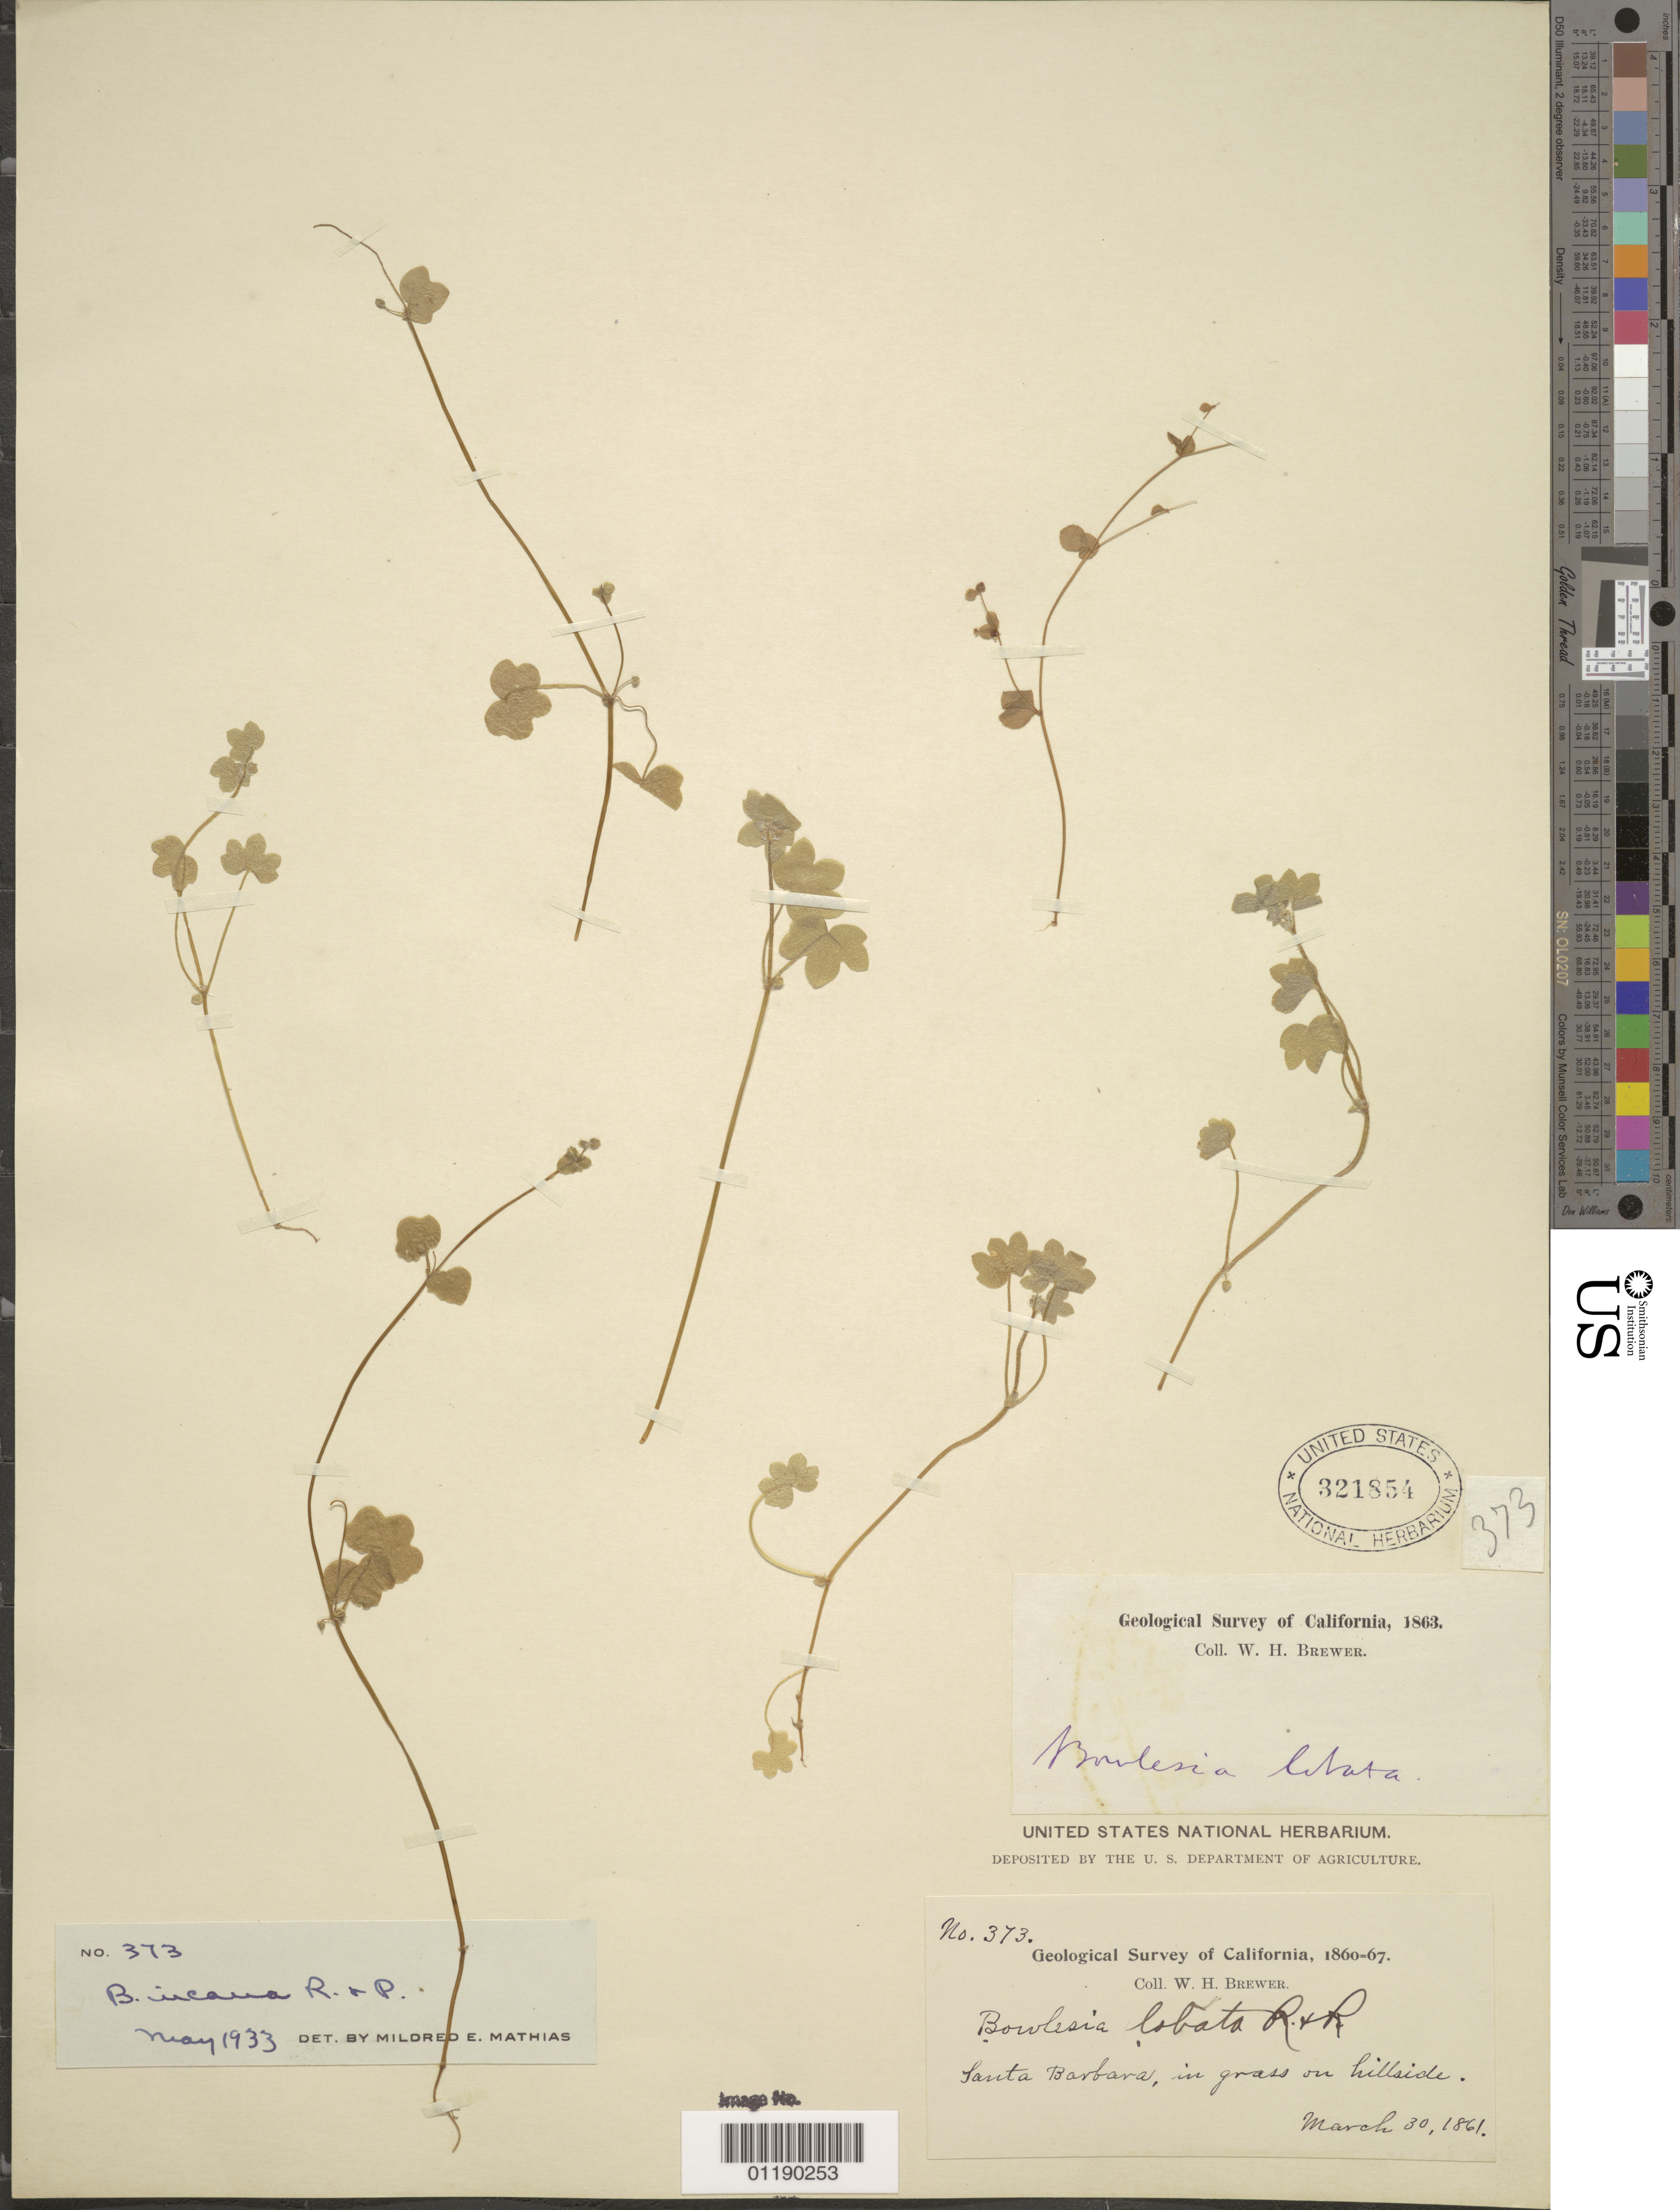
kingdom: Plantae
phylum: Tracheophyta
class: Magnoliopsida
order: Apiales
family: Apiaceae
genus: Bowlesia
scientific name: Bowlesia incana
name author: Ruiz & Pav.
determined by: Mathias, M. E.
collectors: W. H. Brewer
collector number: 373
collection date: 1861-03-30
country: United States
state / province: California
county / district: Santa Barbara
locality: Santa Barbara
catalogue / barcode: US 321854